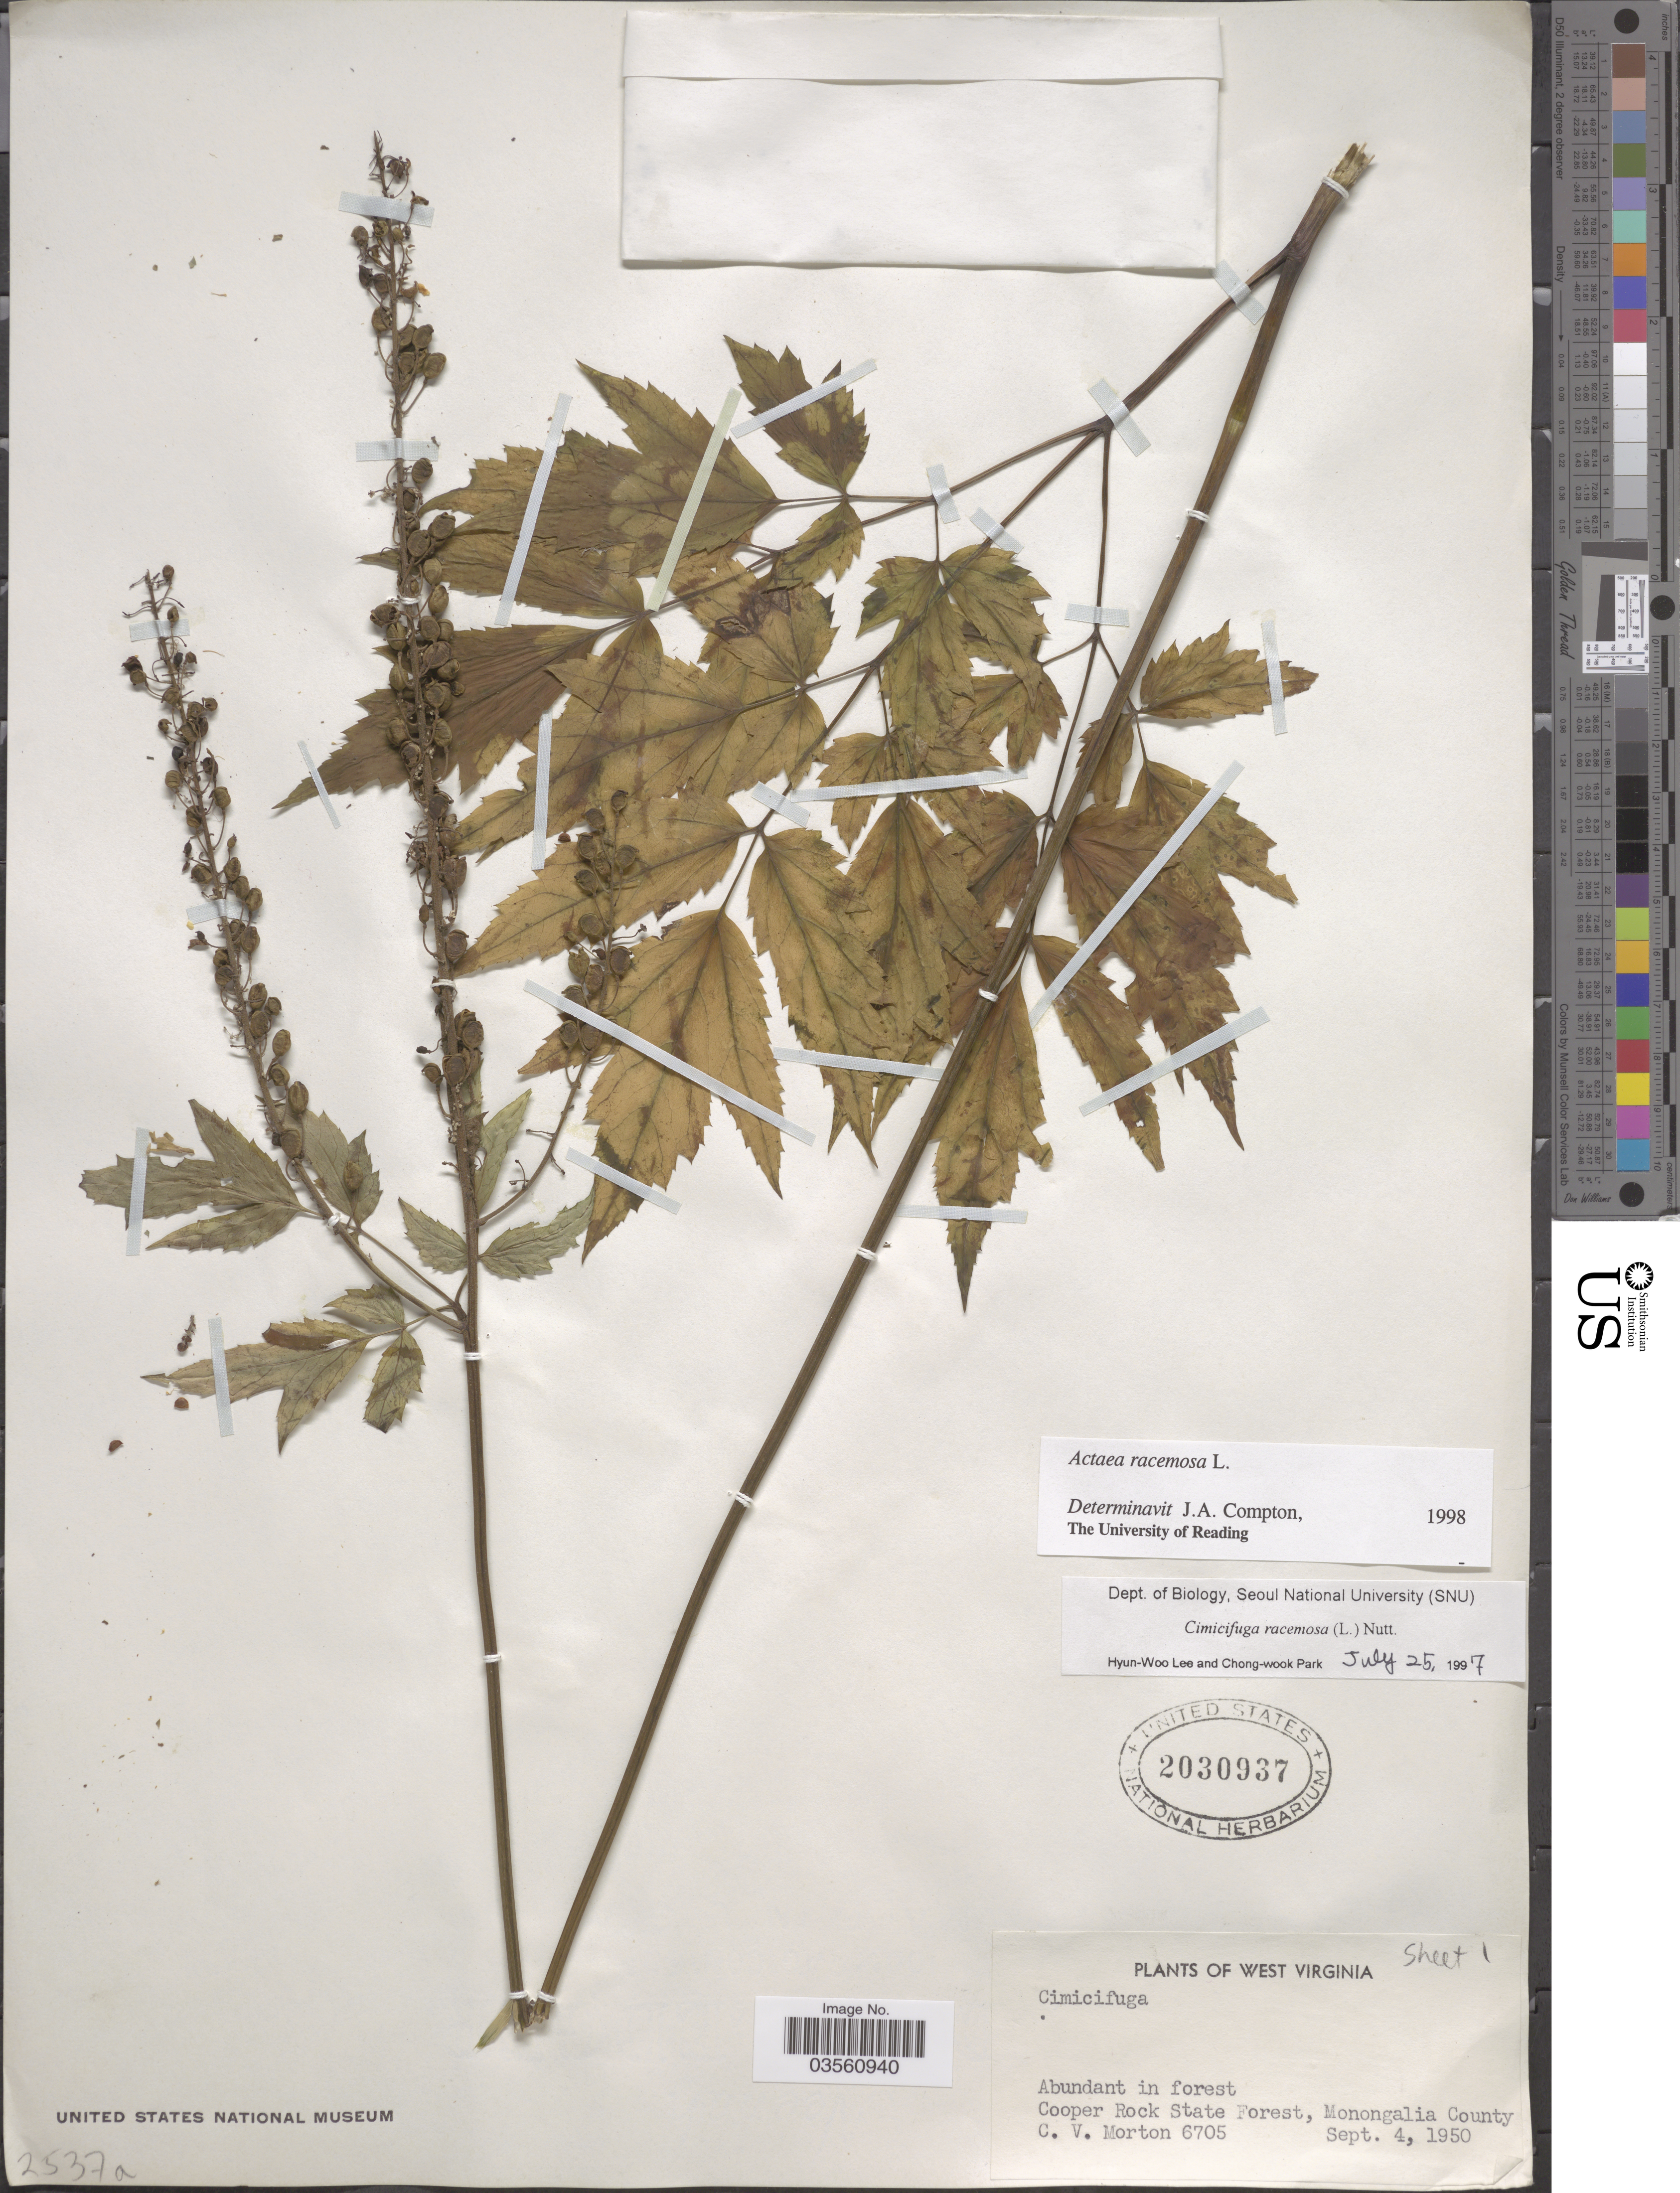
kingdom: Plantae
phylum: Tracheophyta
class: Magnoliopsida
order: Ranunculales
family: Ranunculaceae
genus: Actaea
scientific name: Actaea racemosa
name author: L.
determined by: Compton, J. A.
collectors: C. V. Morton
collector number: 6705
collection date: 1950-09-04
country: United States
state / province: West Virginia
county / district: Monongalia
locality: Cooper Rock State Forest, Monongalia County.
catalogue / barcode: US 2030937